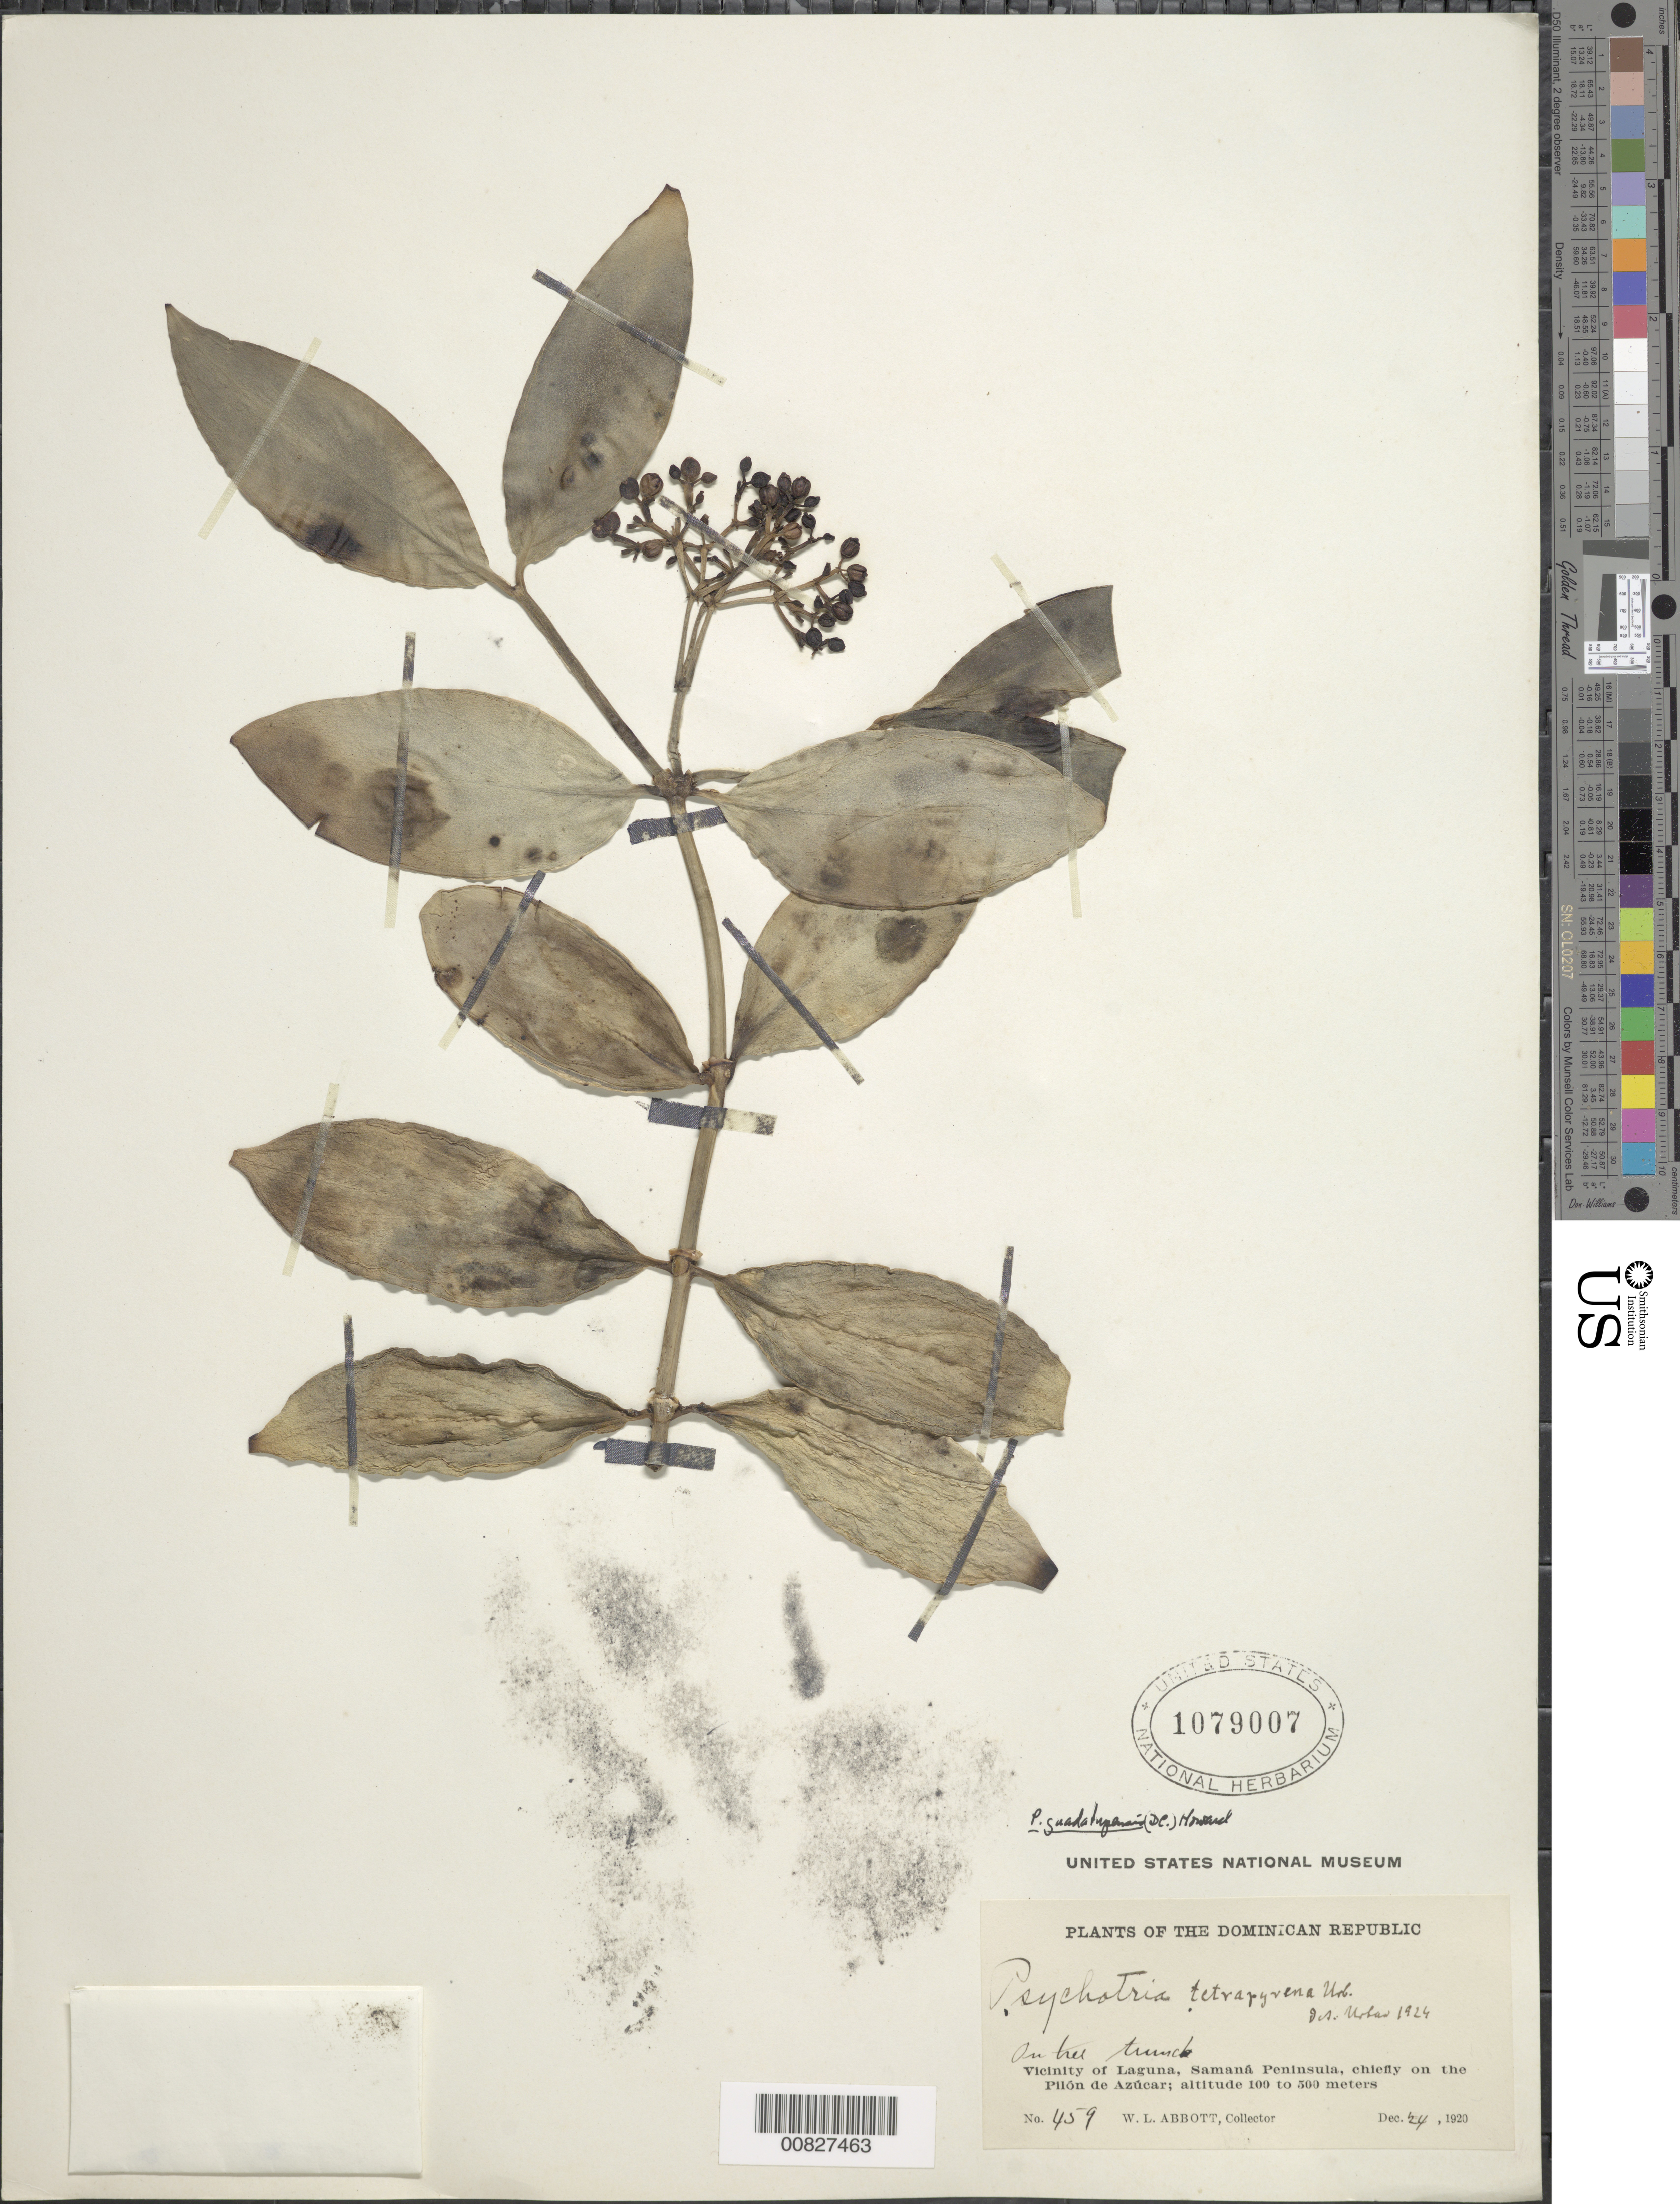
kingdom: Plantae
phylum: Tracheophyta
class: Magnoliopsida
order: Gentianales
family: Rubiaceae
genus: Notopleura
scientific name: Notopleura guadalupensis subsp. tetrapyrena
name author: (Urb.) C.M. Taylor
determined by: Nicolson, Dan H.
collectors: W. L. Abbott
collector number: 459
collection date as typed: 24 Dec 1920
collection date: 1920-12-24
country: Dominican Republic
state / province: Samana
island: Hispaniola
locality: Vicinity of Laguna, Samaná Peninsula, chiefly on the Pilón de Azúcar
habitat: On tree trunk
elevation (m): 100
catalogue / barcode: US 1079007